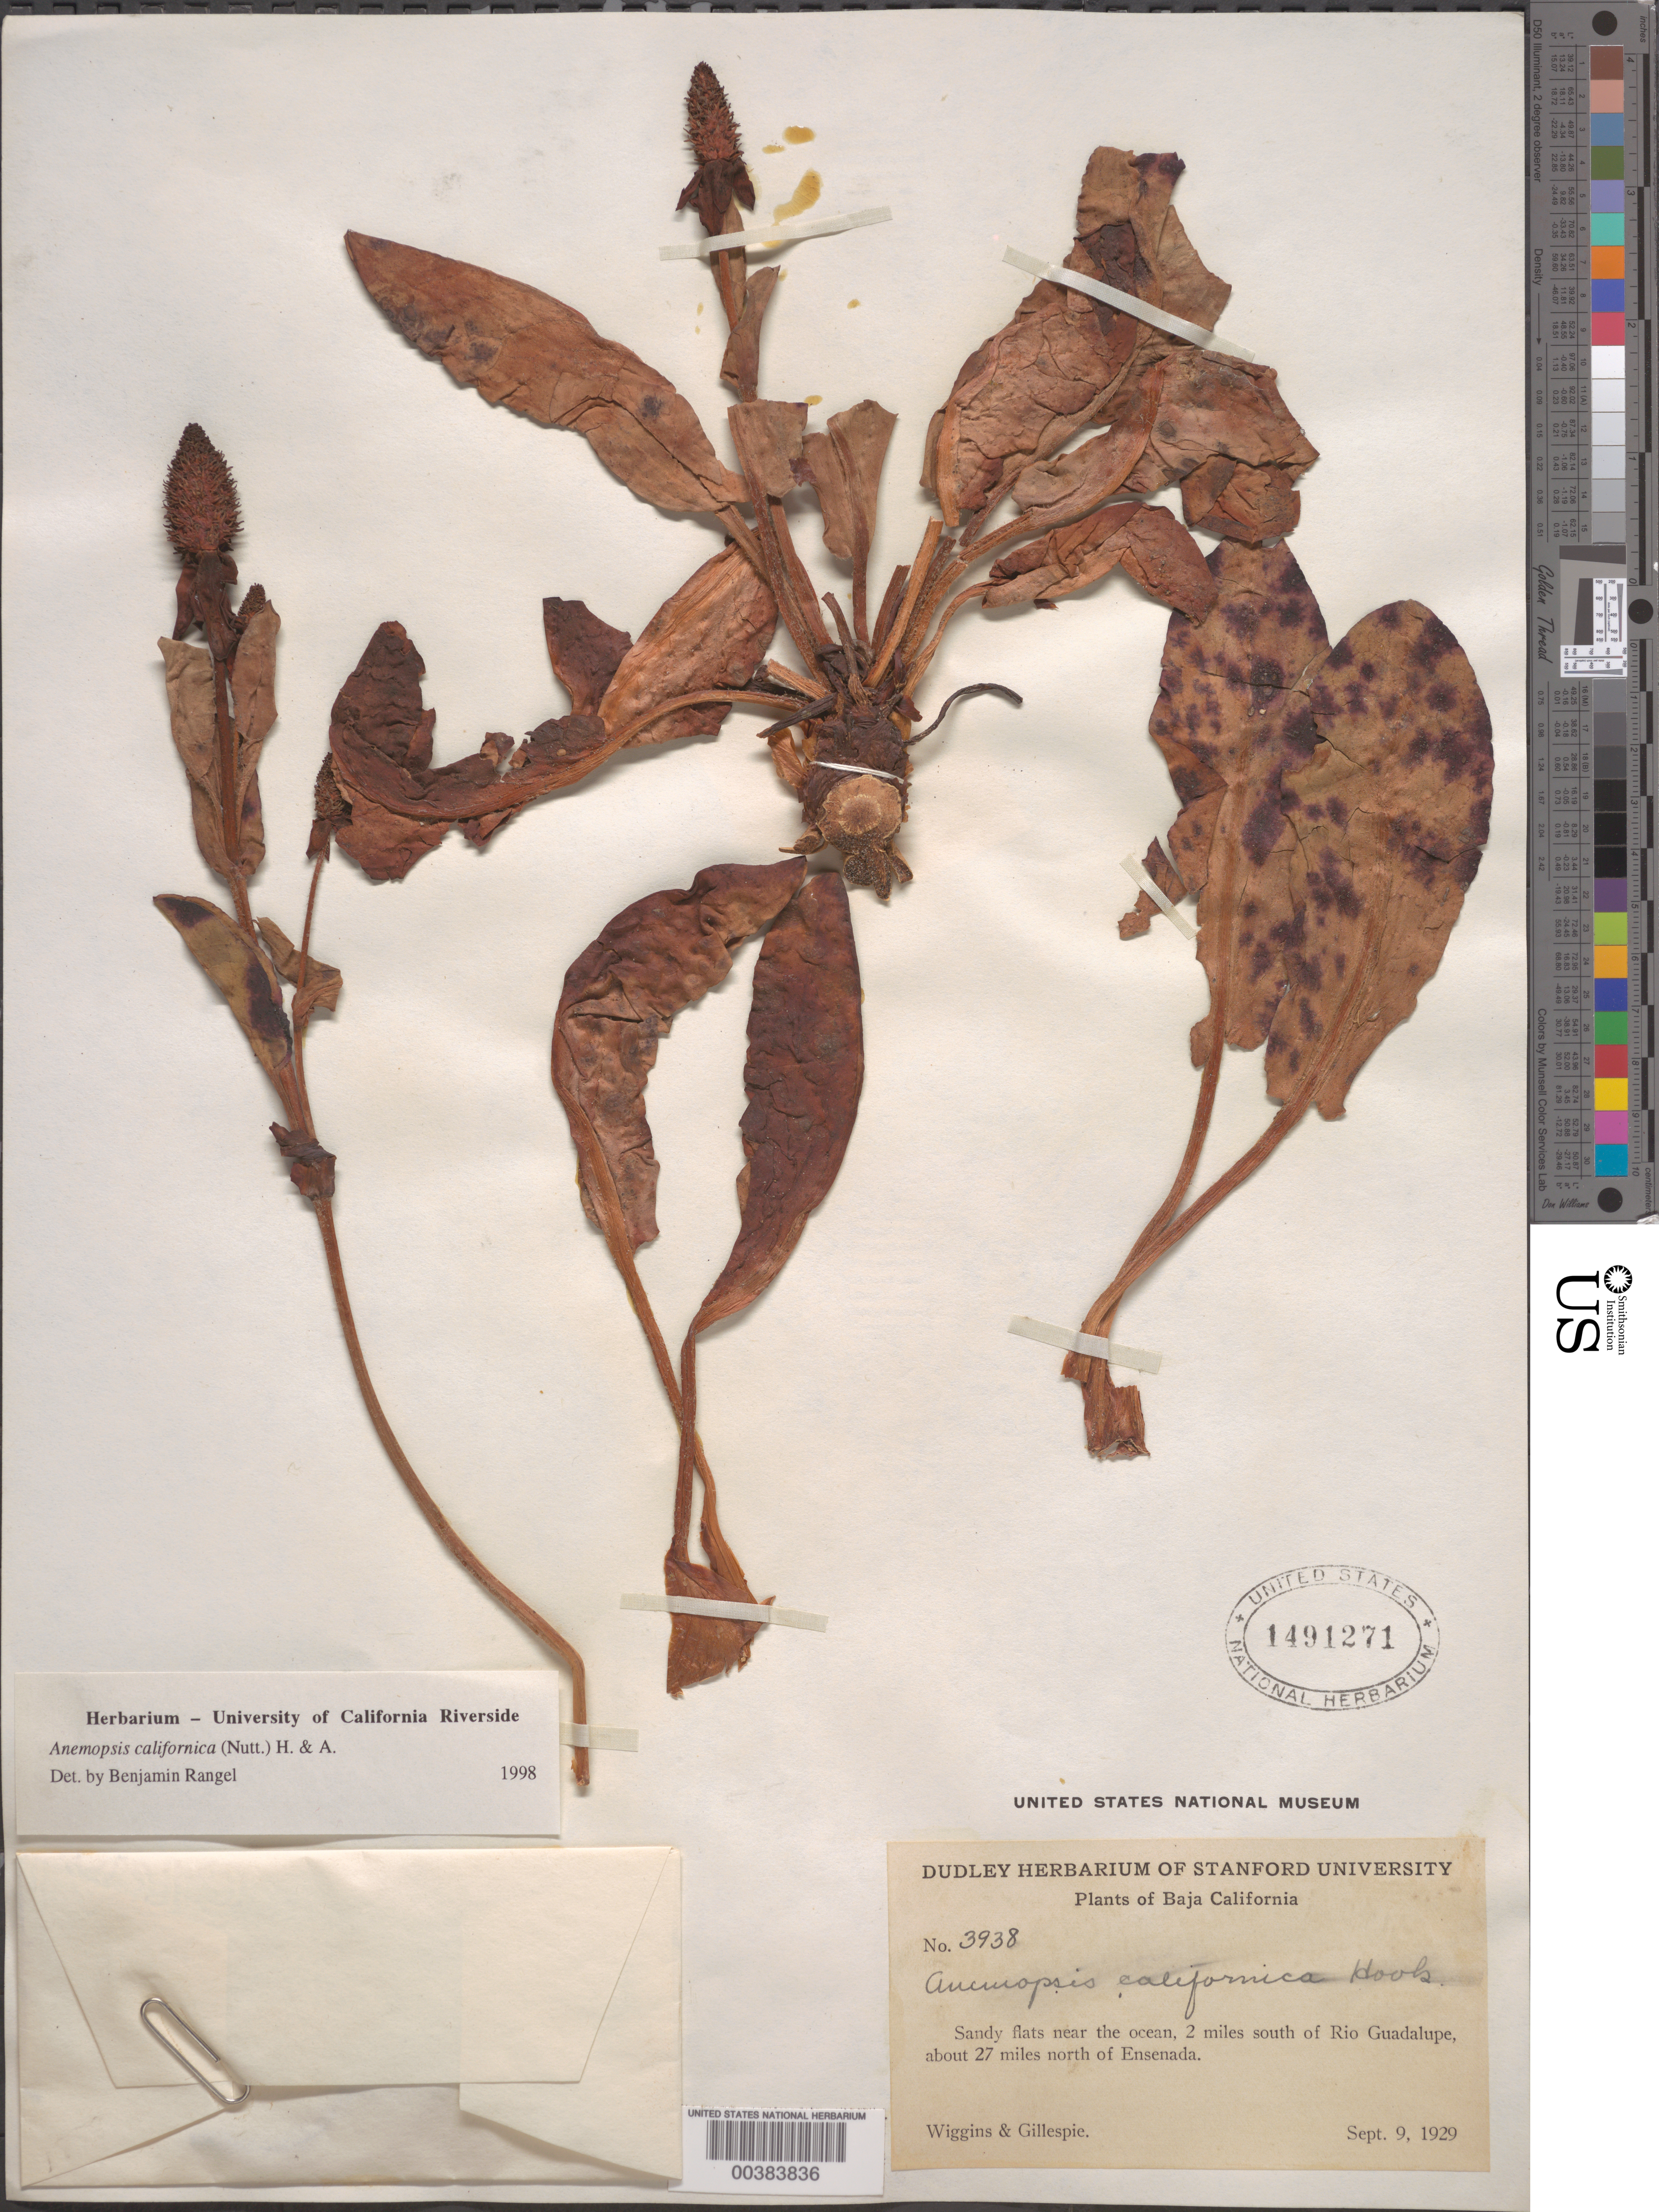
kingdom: Plantae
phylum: Tracheophyta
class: Magnoliopsida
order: Piperales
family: Saururaceae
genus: Anemopsis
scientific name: Anemopsis californica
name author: (Nutt.) Hook. & Arn.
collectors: I. L. Wiggins & -- Gillespie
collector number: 3938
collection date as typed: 09 Sep 1929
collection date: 1929-09-09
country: Mexico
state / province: Baja California Norte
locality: S of Rio Guadelupe, N of Ensenada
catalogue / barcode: US 1491271